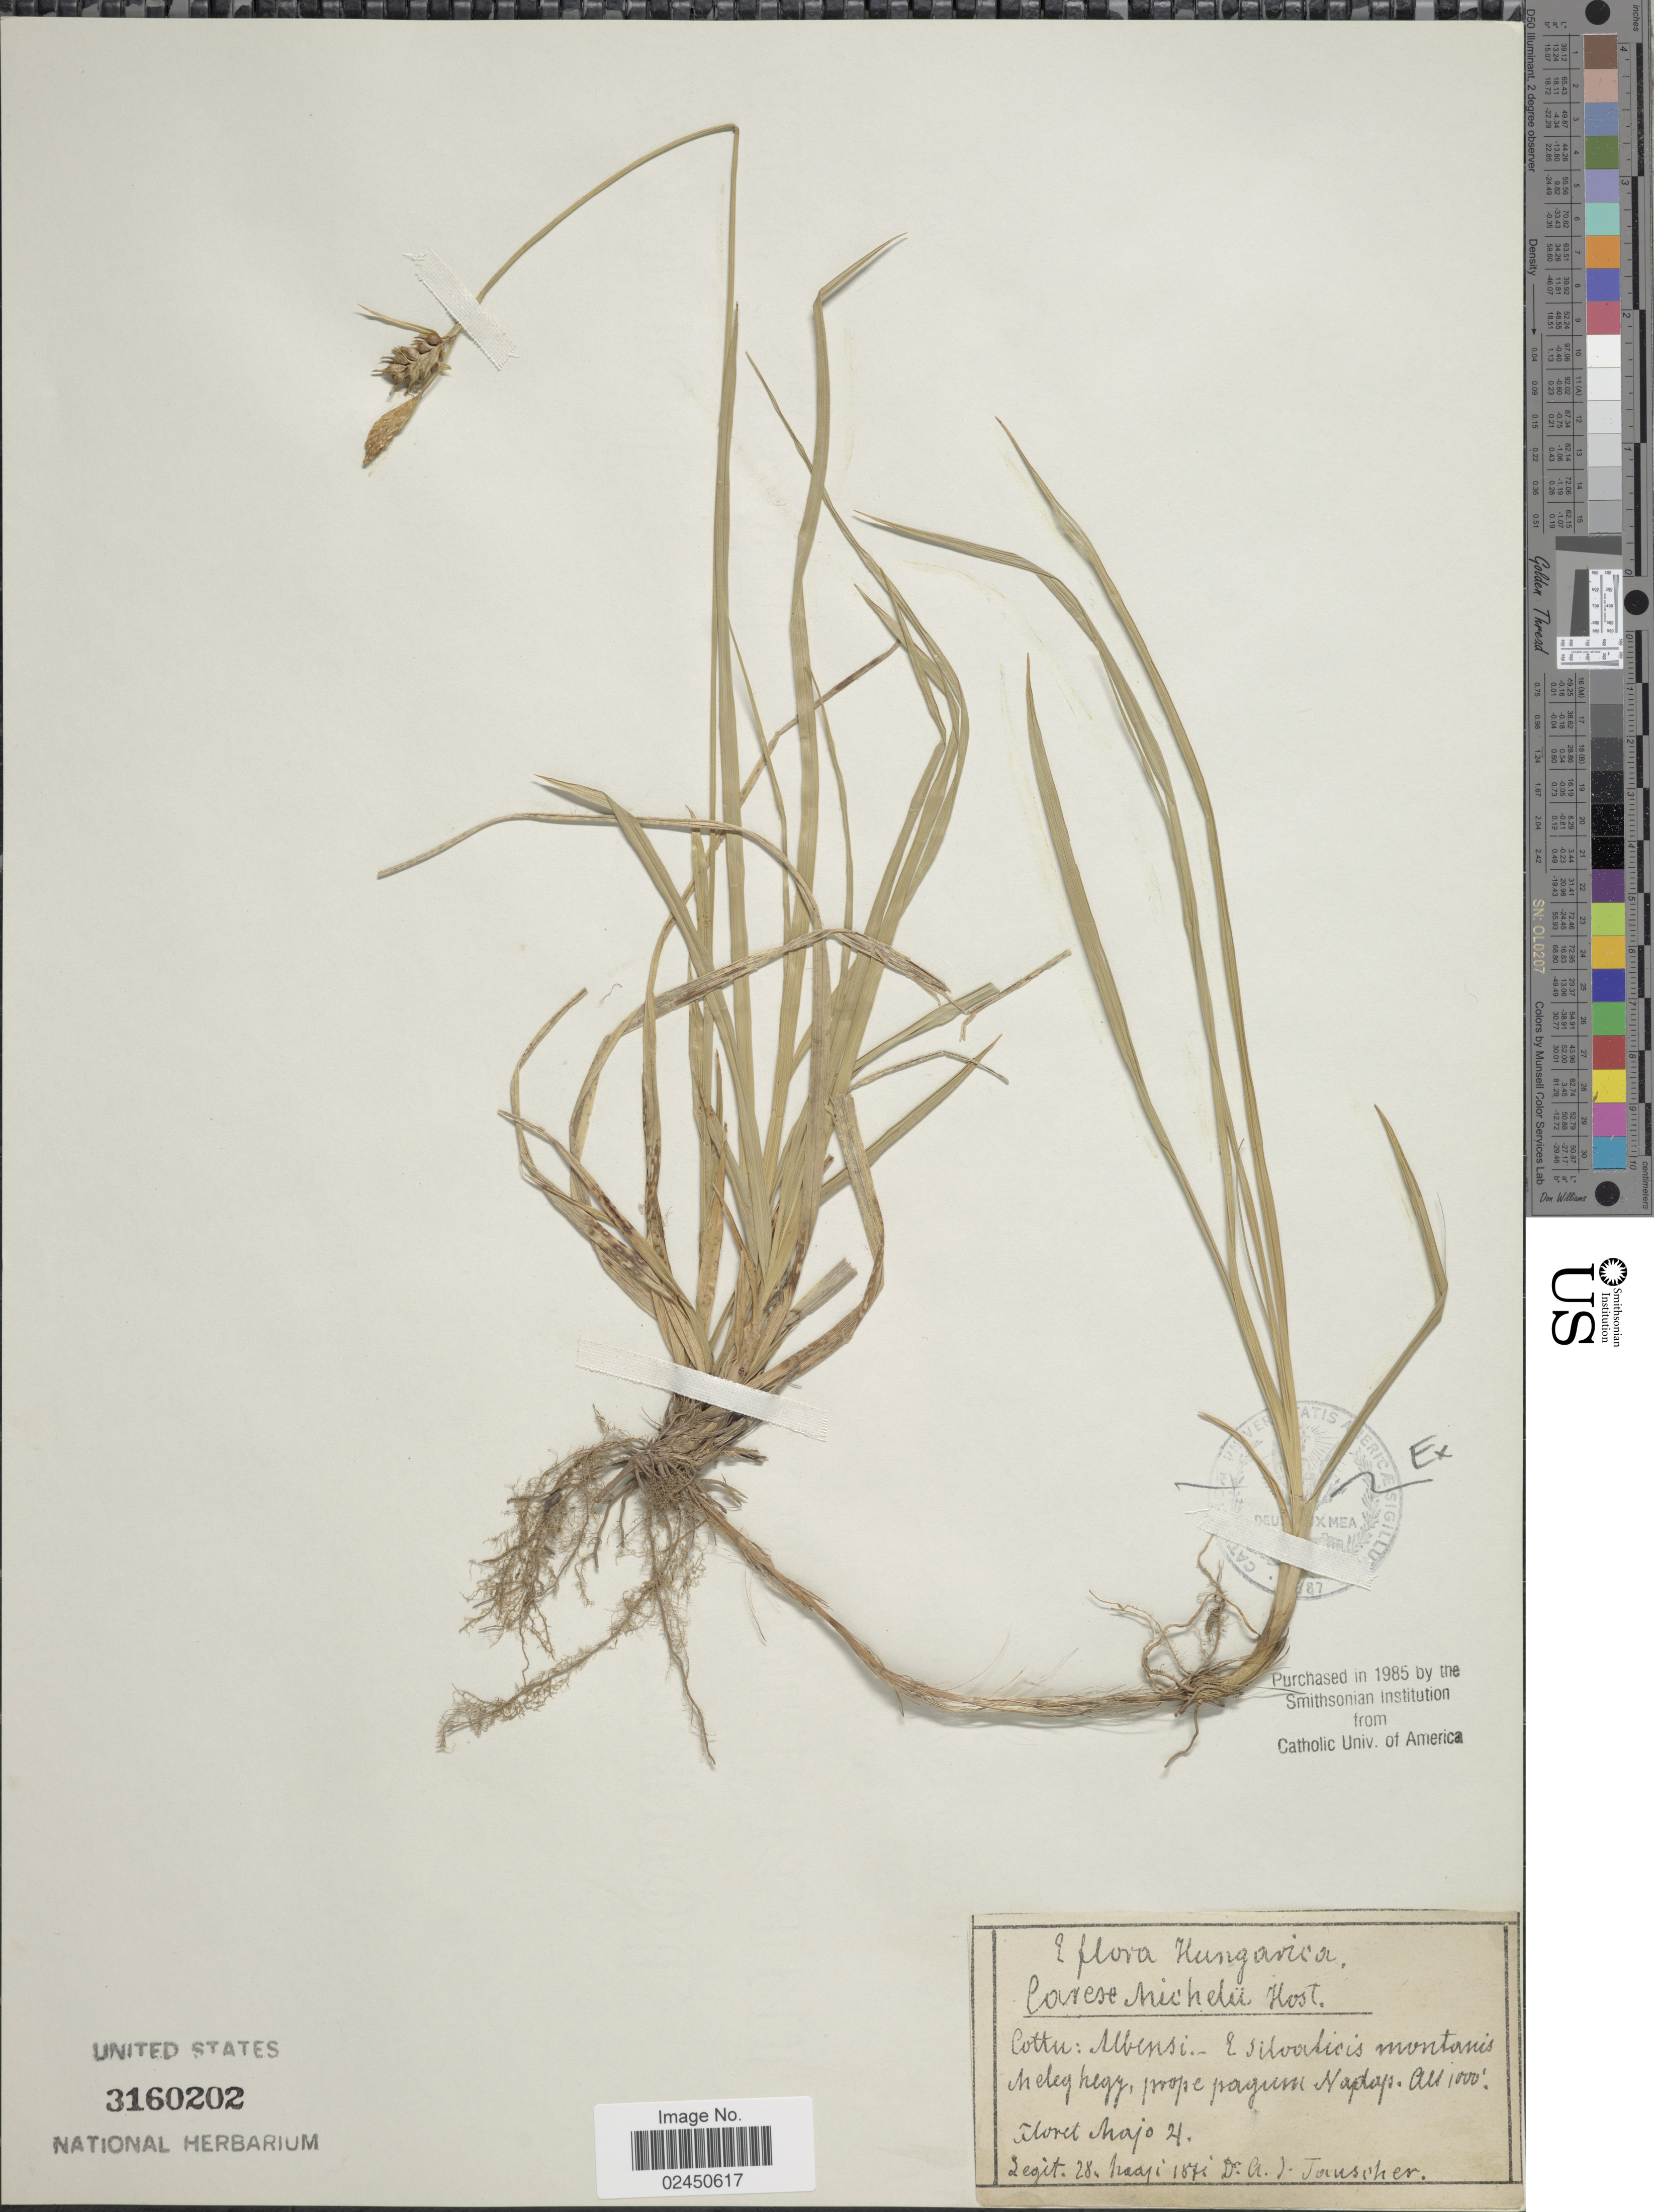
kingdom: Plantae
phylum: Tracheophyta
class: Liliopsida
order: Poales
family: Cyperaceae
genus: Carex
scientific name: Carex michelii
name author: Host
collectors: G. Tauscher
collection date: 1871-05-28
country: Hungary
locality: Hungarica. Cottu: Albensi. E silvaticis montanis Meleg hegy, prope pagum Nadap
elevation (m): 305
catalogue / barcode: US 3160202